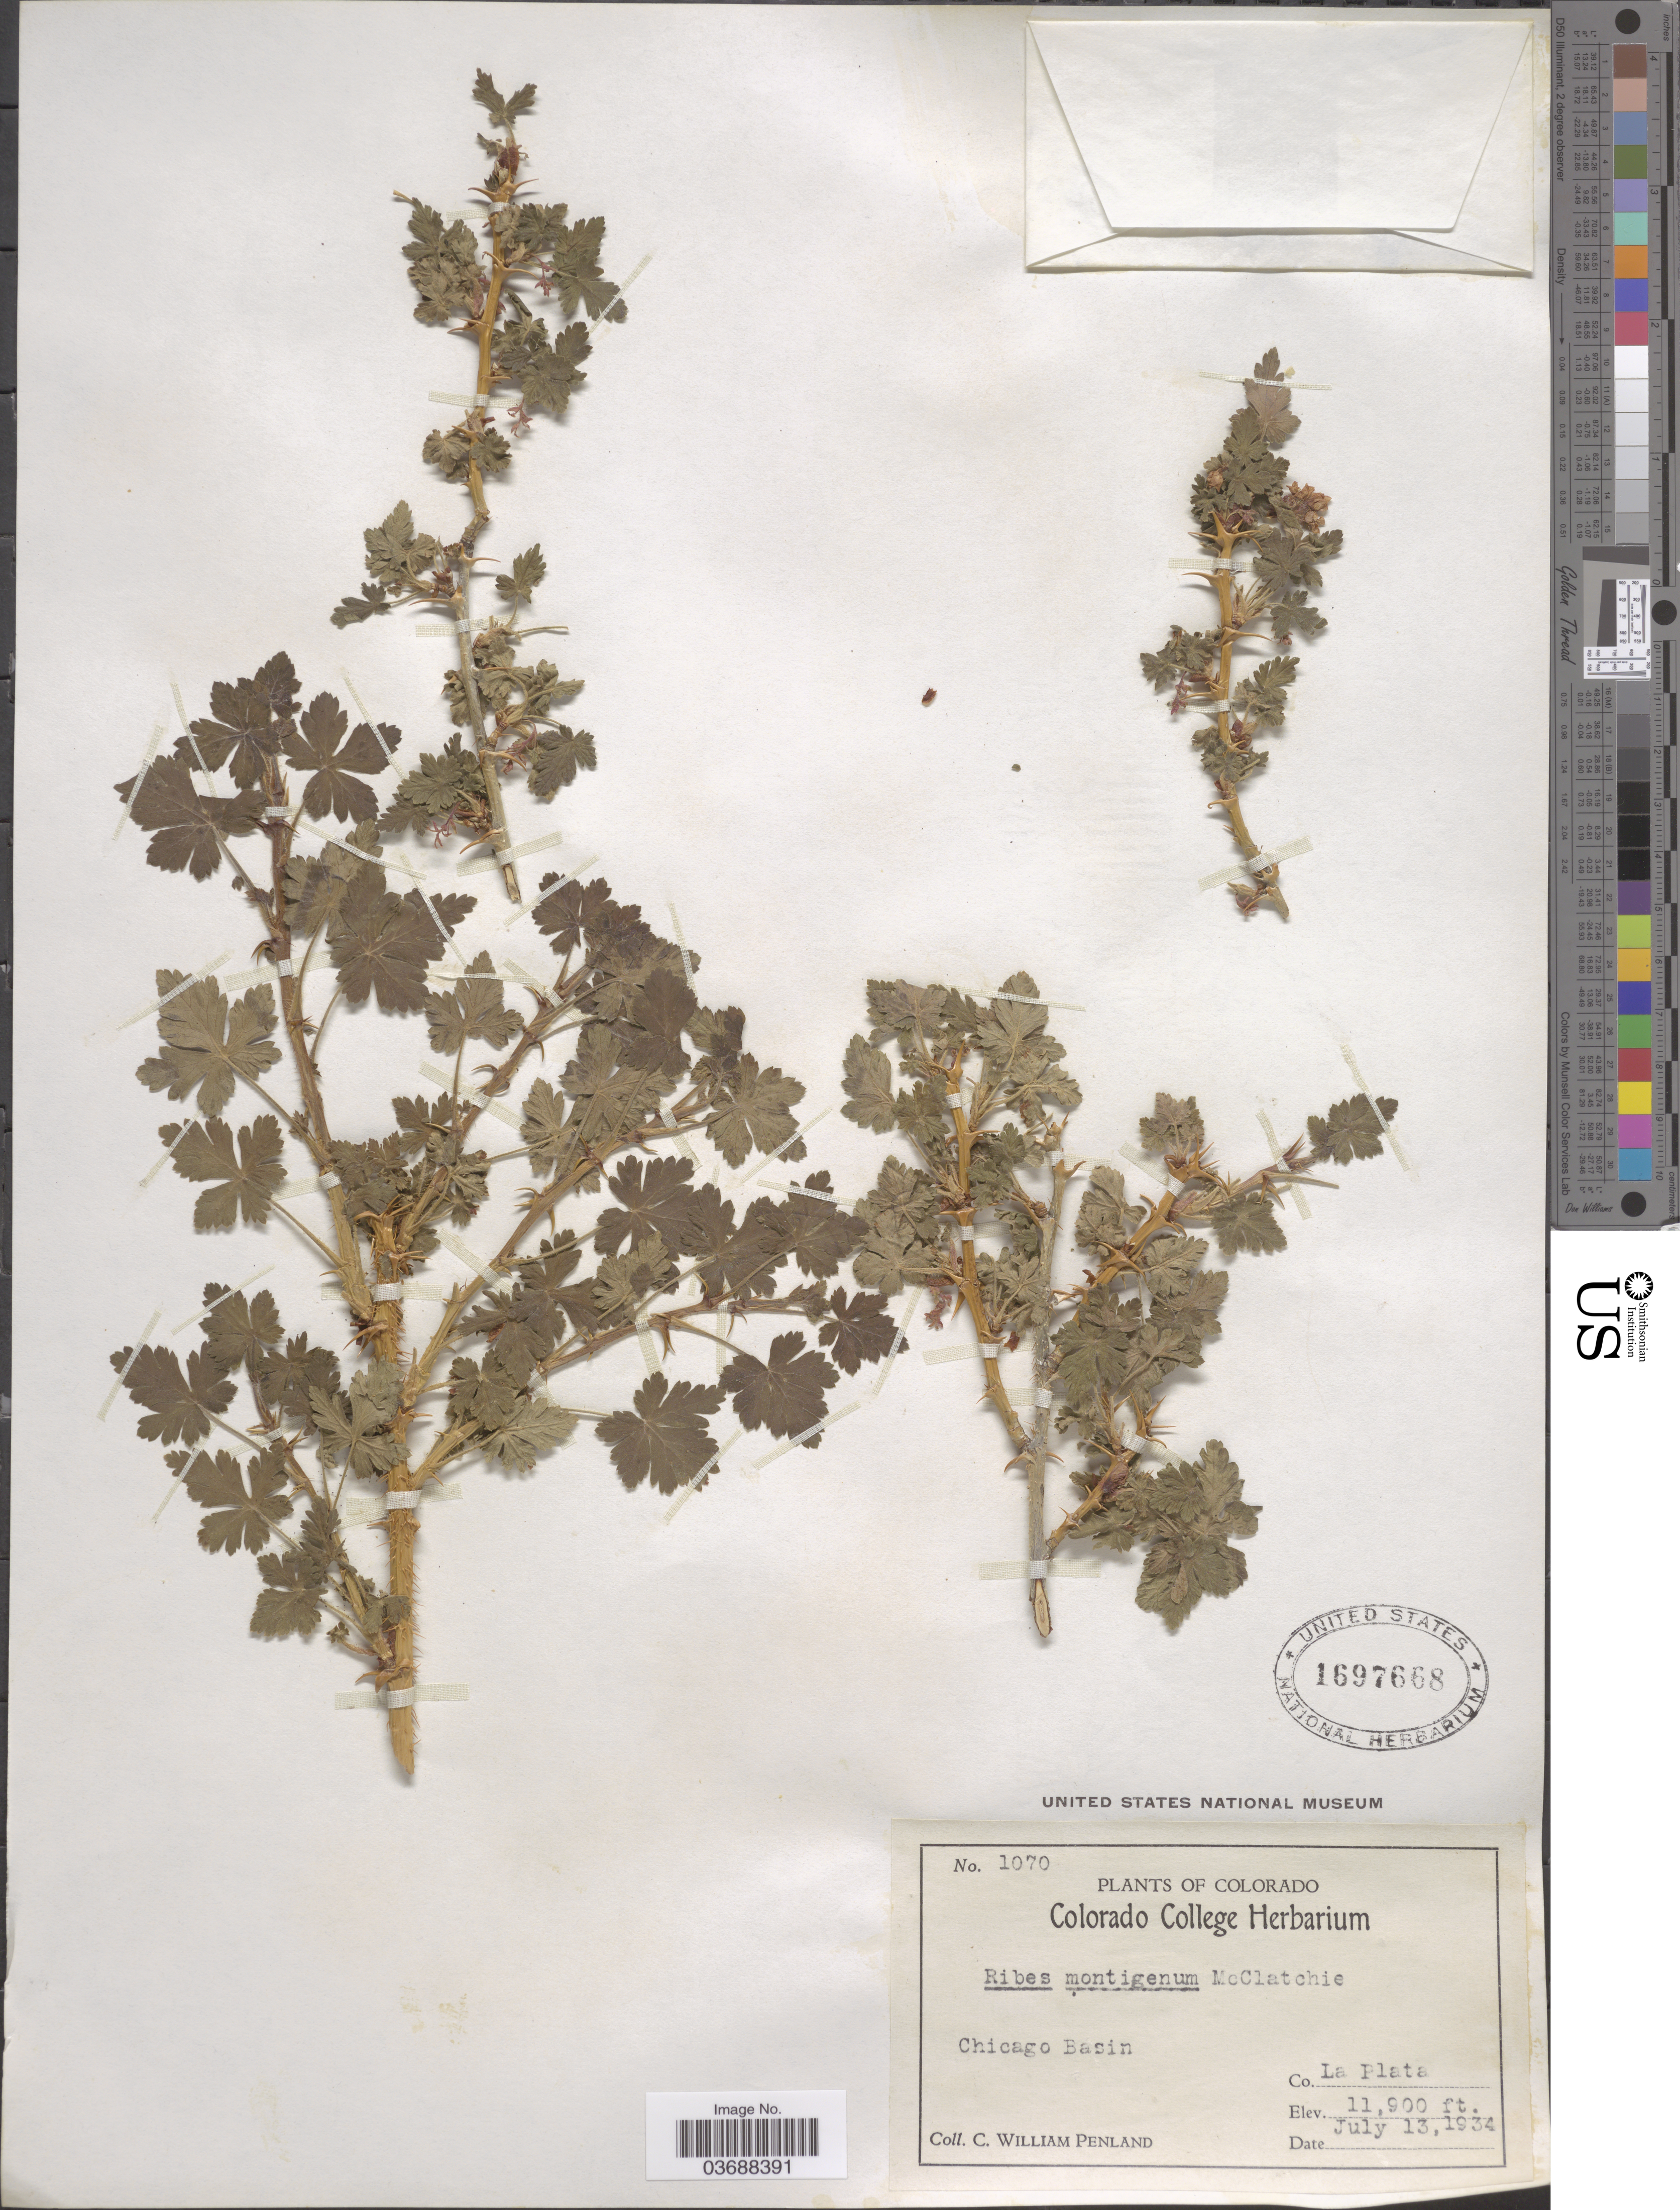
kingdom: Plantae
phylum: Tracheophyta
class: Magnoliopsida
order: Saxifragales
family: Grossulariaceae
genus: Ribes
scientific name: Ribes montigenum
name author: McClatchie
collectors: C. W. Penland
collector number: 1070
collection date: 1934-07-13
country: United States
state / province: Colorado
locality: Chicago Basin. Co. La Plata.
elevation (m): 3627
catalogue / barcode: US 1697668